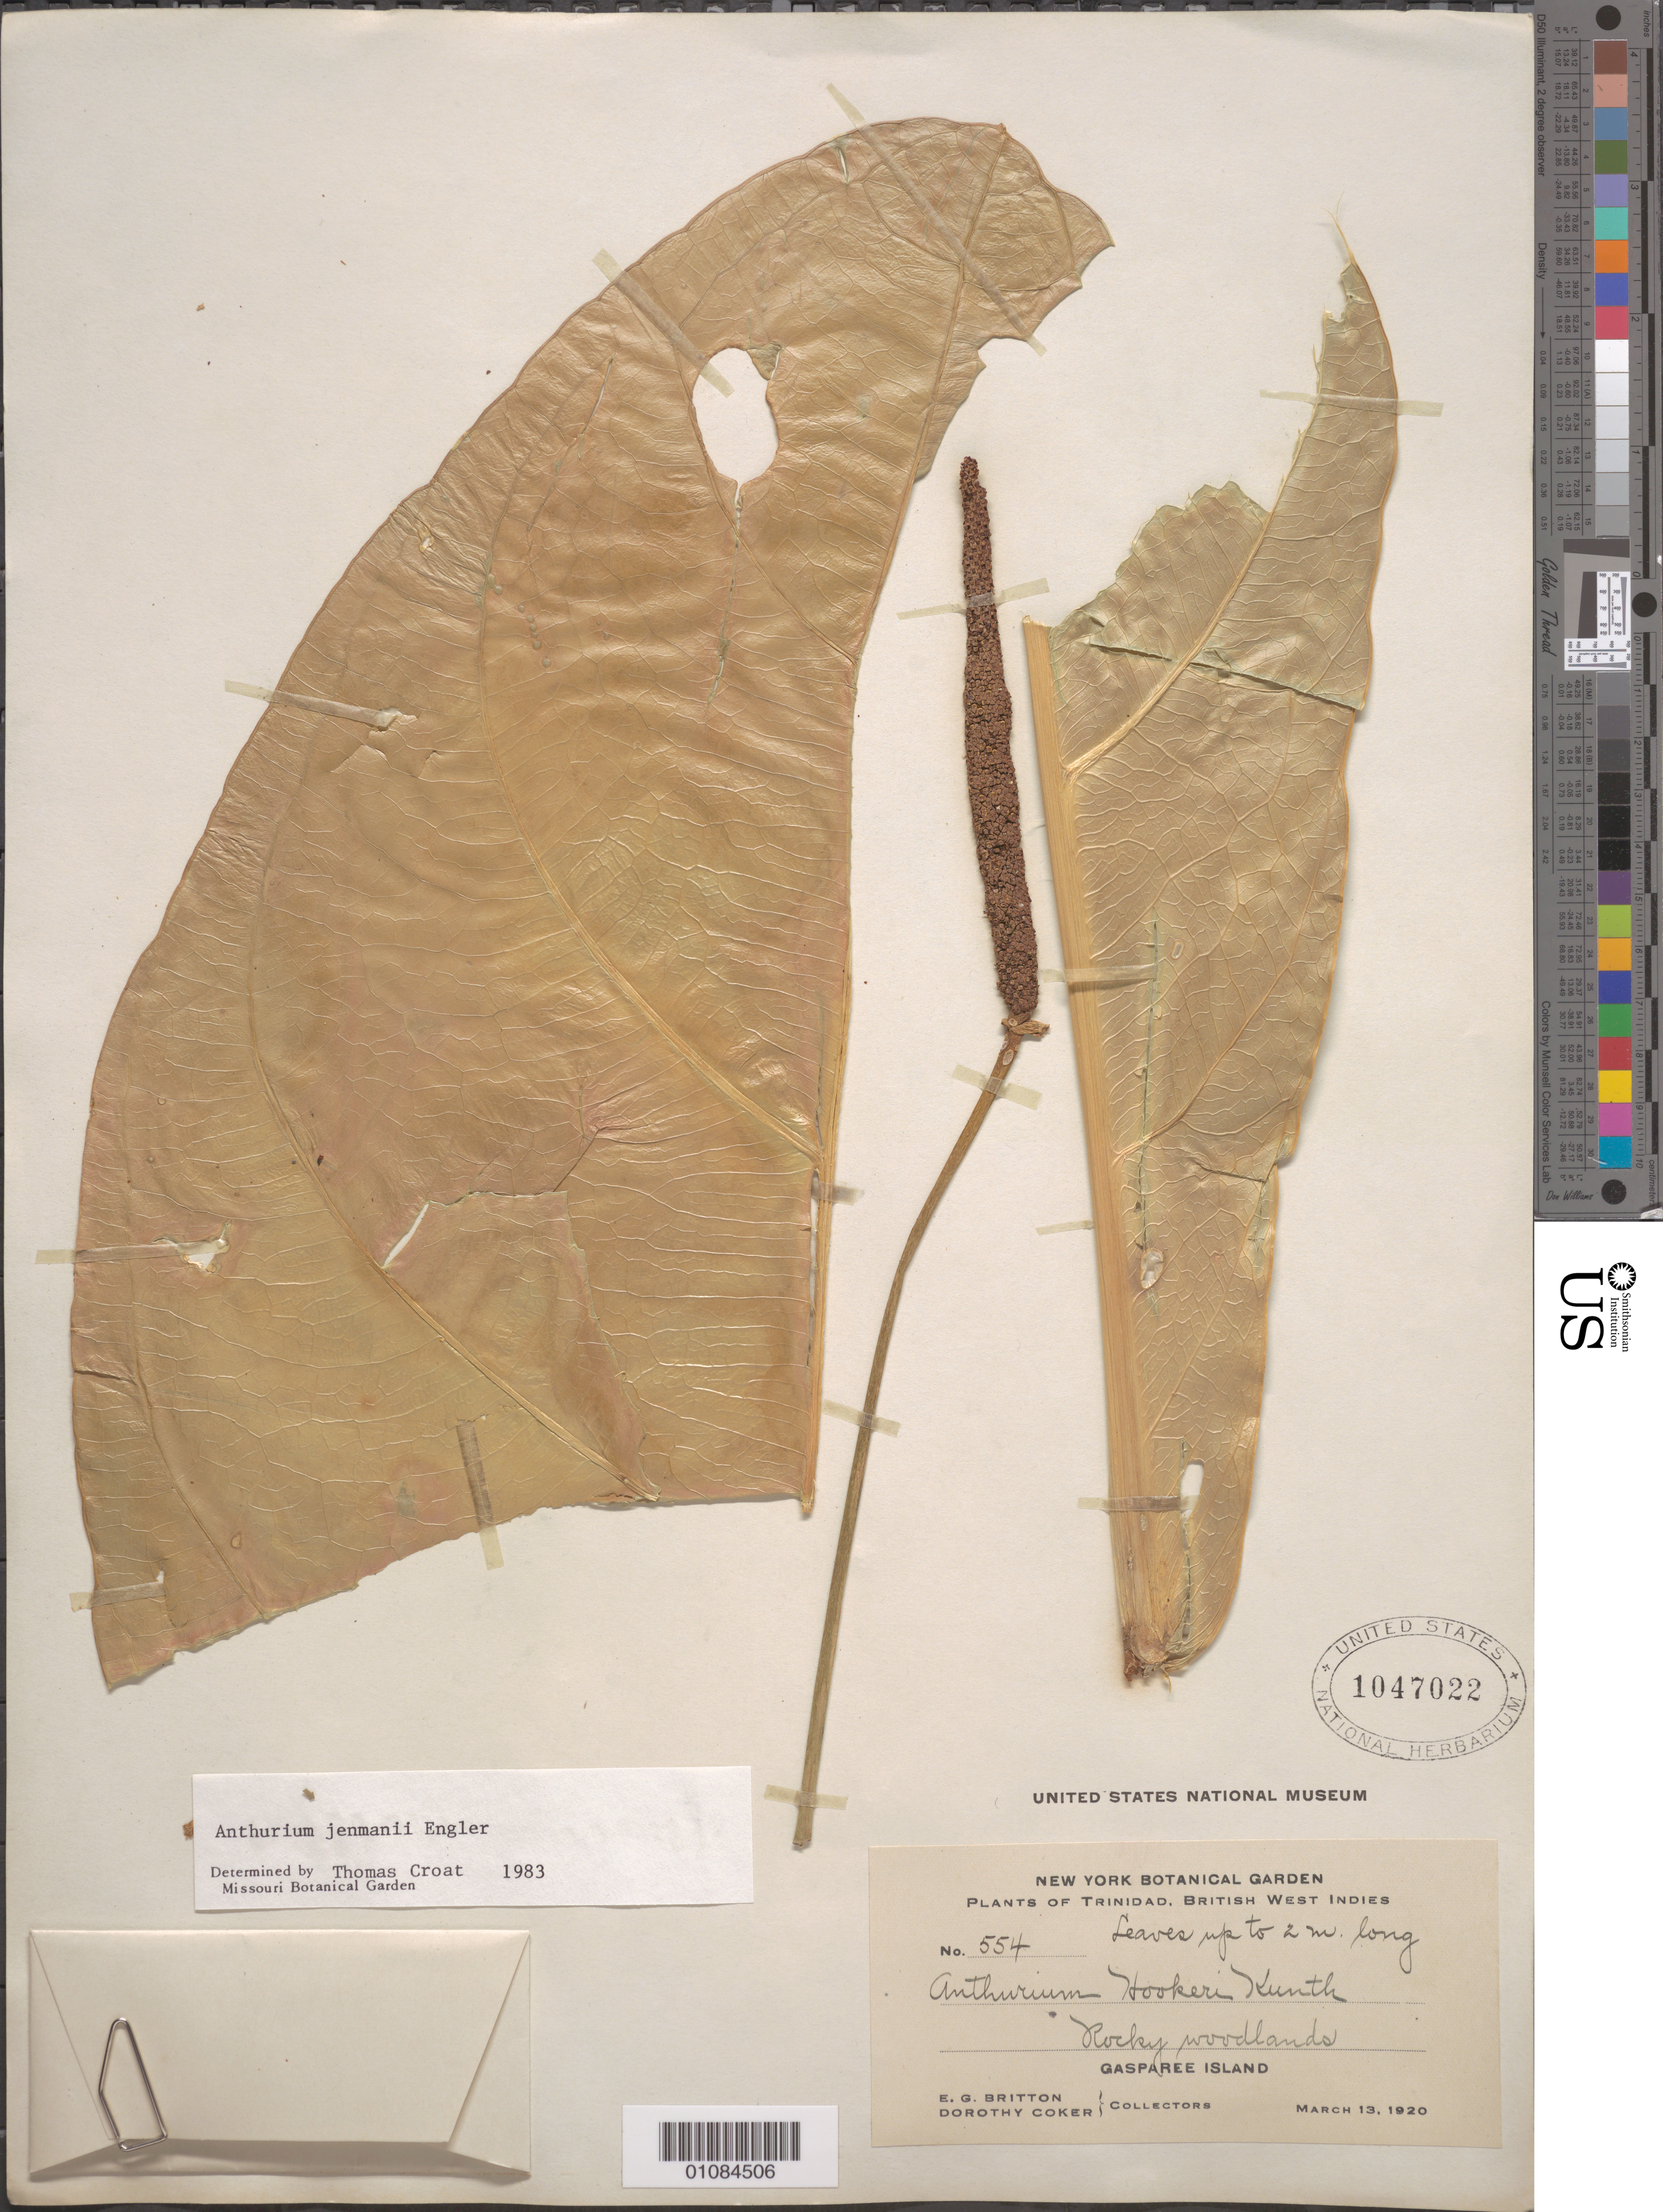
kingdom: Plantae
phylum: Tracheophyta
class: Liliopsida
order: Alismatales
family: Araceae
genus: Anthurium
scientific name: Anthurium jenmanii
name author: Engl.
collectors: E. G. Britton & D. Coker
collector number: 554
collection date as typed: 13 Mar 1920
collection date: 1920-03-13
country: Trinidad and Tobago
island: Trinidad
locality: Gasparee Island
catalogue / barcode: US 1047022